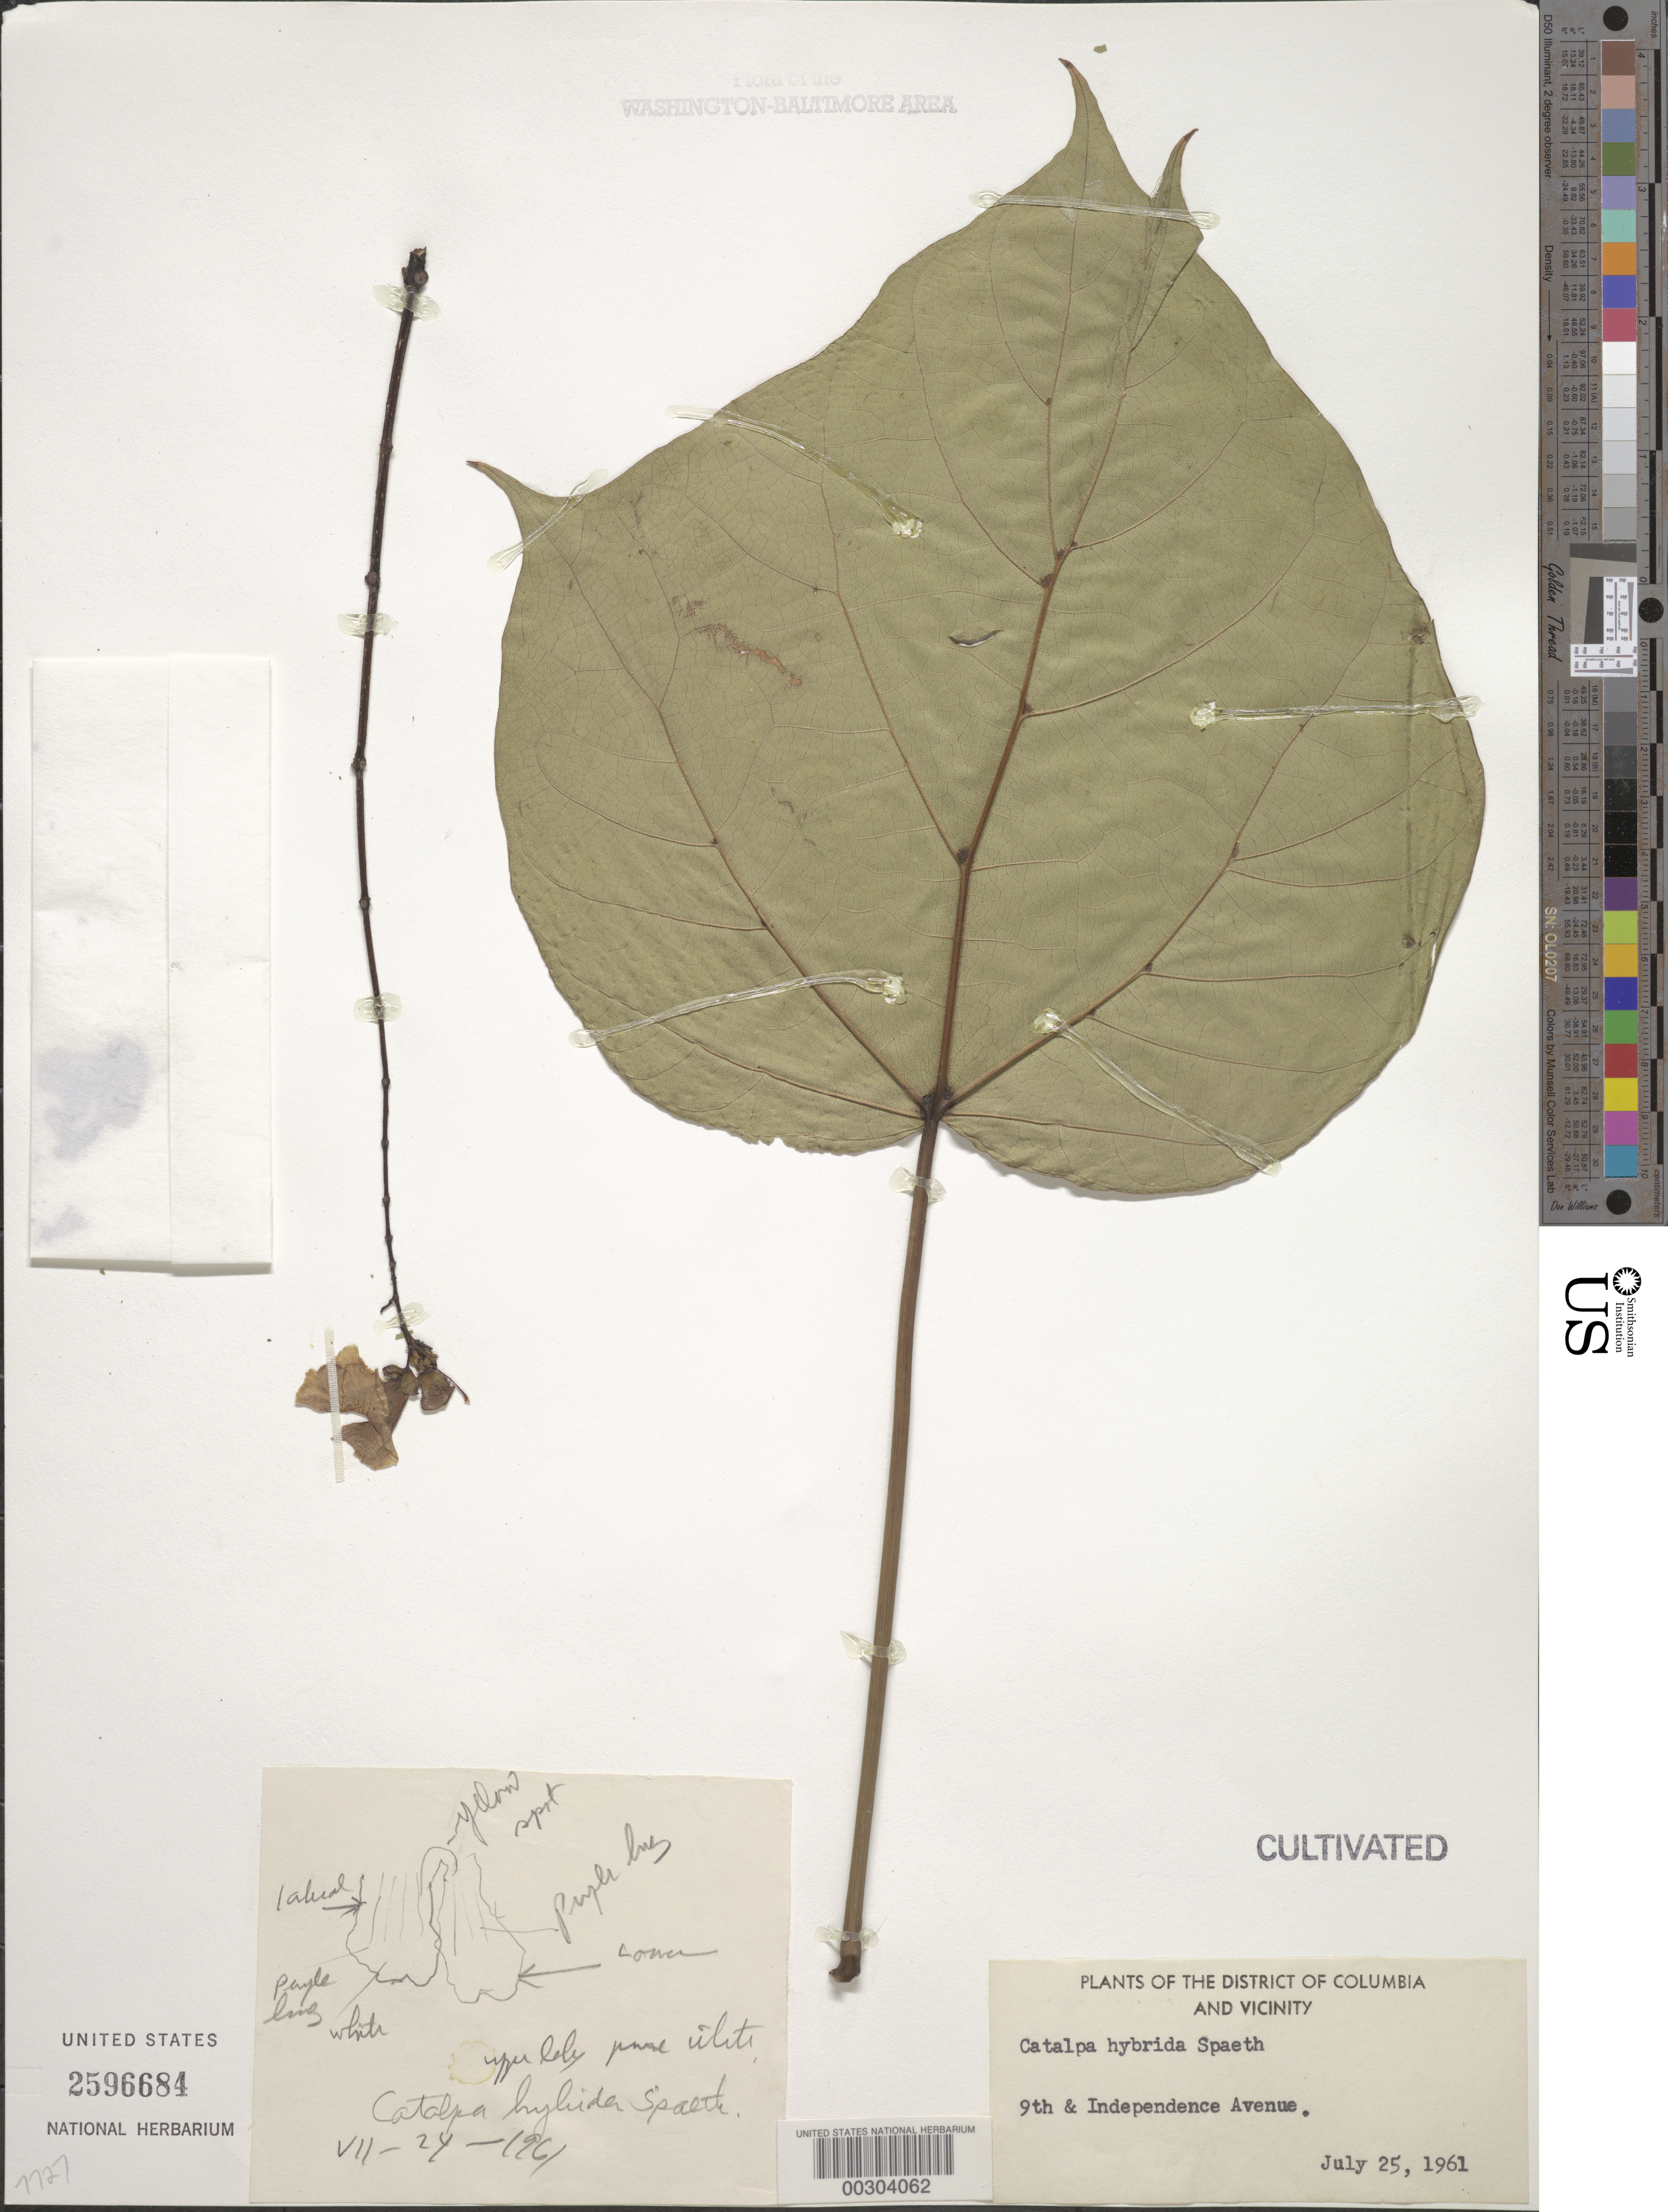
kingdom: Plantae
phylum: Tracheophyta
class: Magnoliopsida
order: Lamiales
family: Bignoniaceae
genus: Catalpa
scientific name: Catalpa hybrida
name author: L. Späth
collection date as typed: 25 Jul 1961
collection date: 1961-07-25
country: United States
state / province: District of Columbia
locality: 9th and Independence Ave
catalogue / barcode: US 2596684